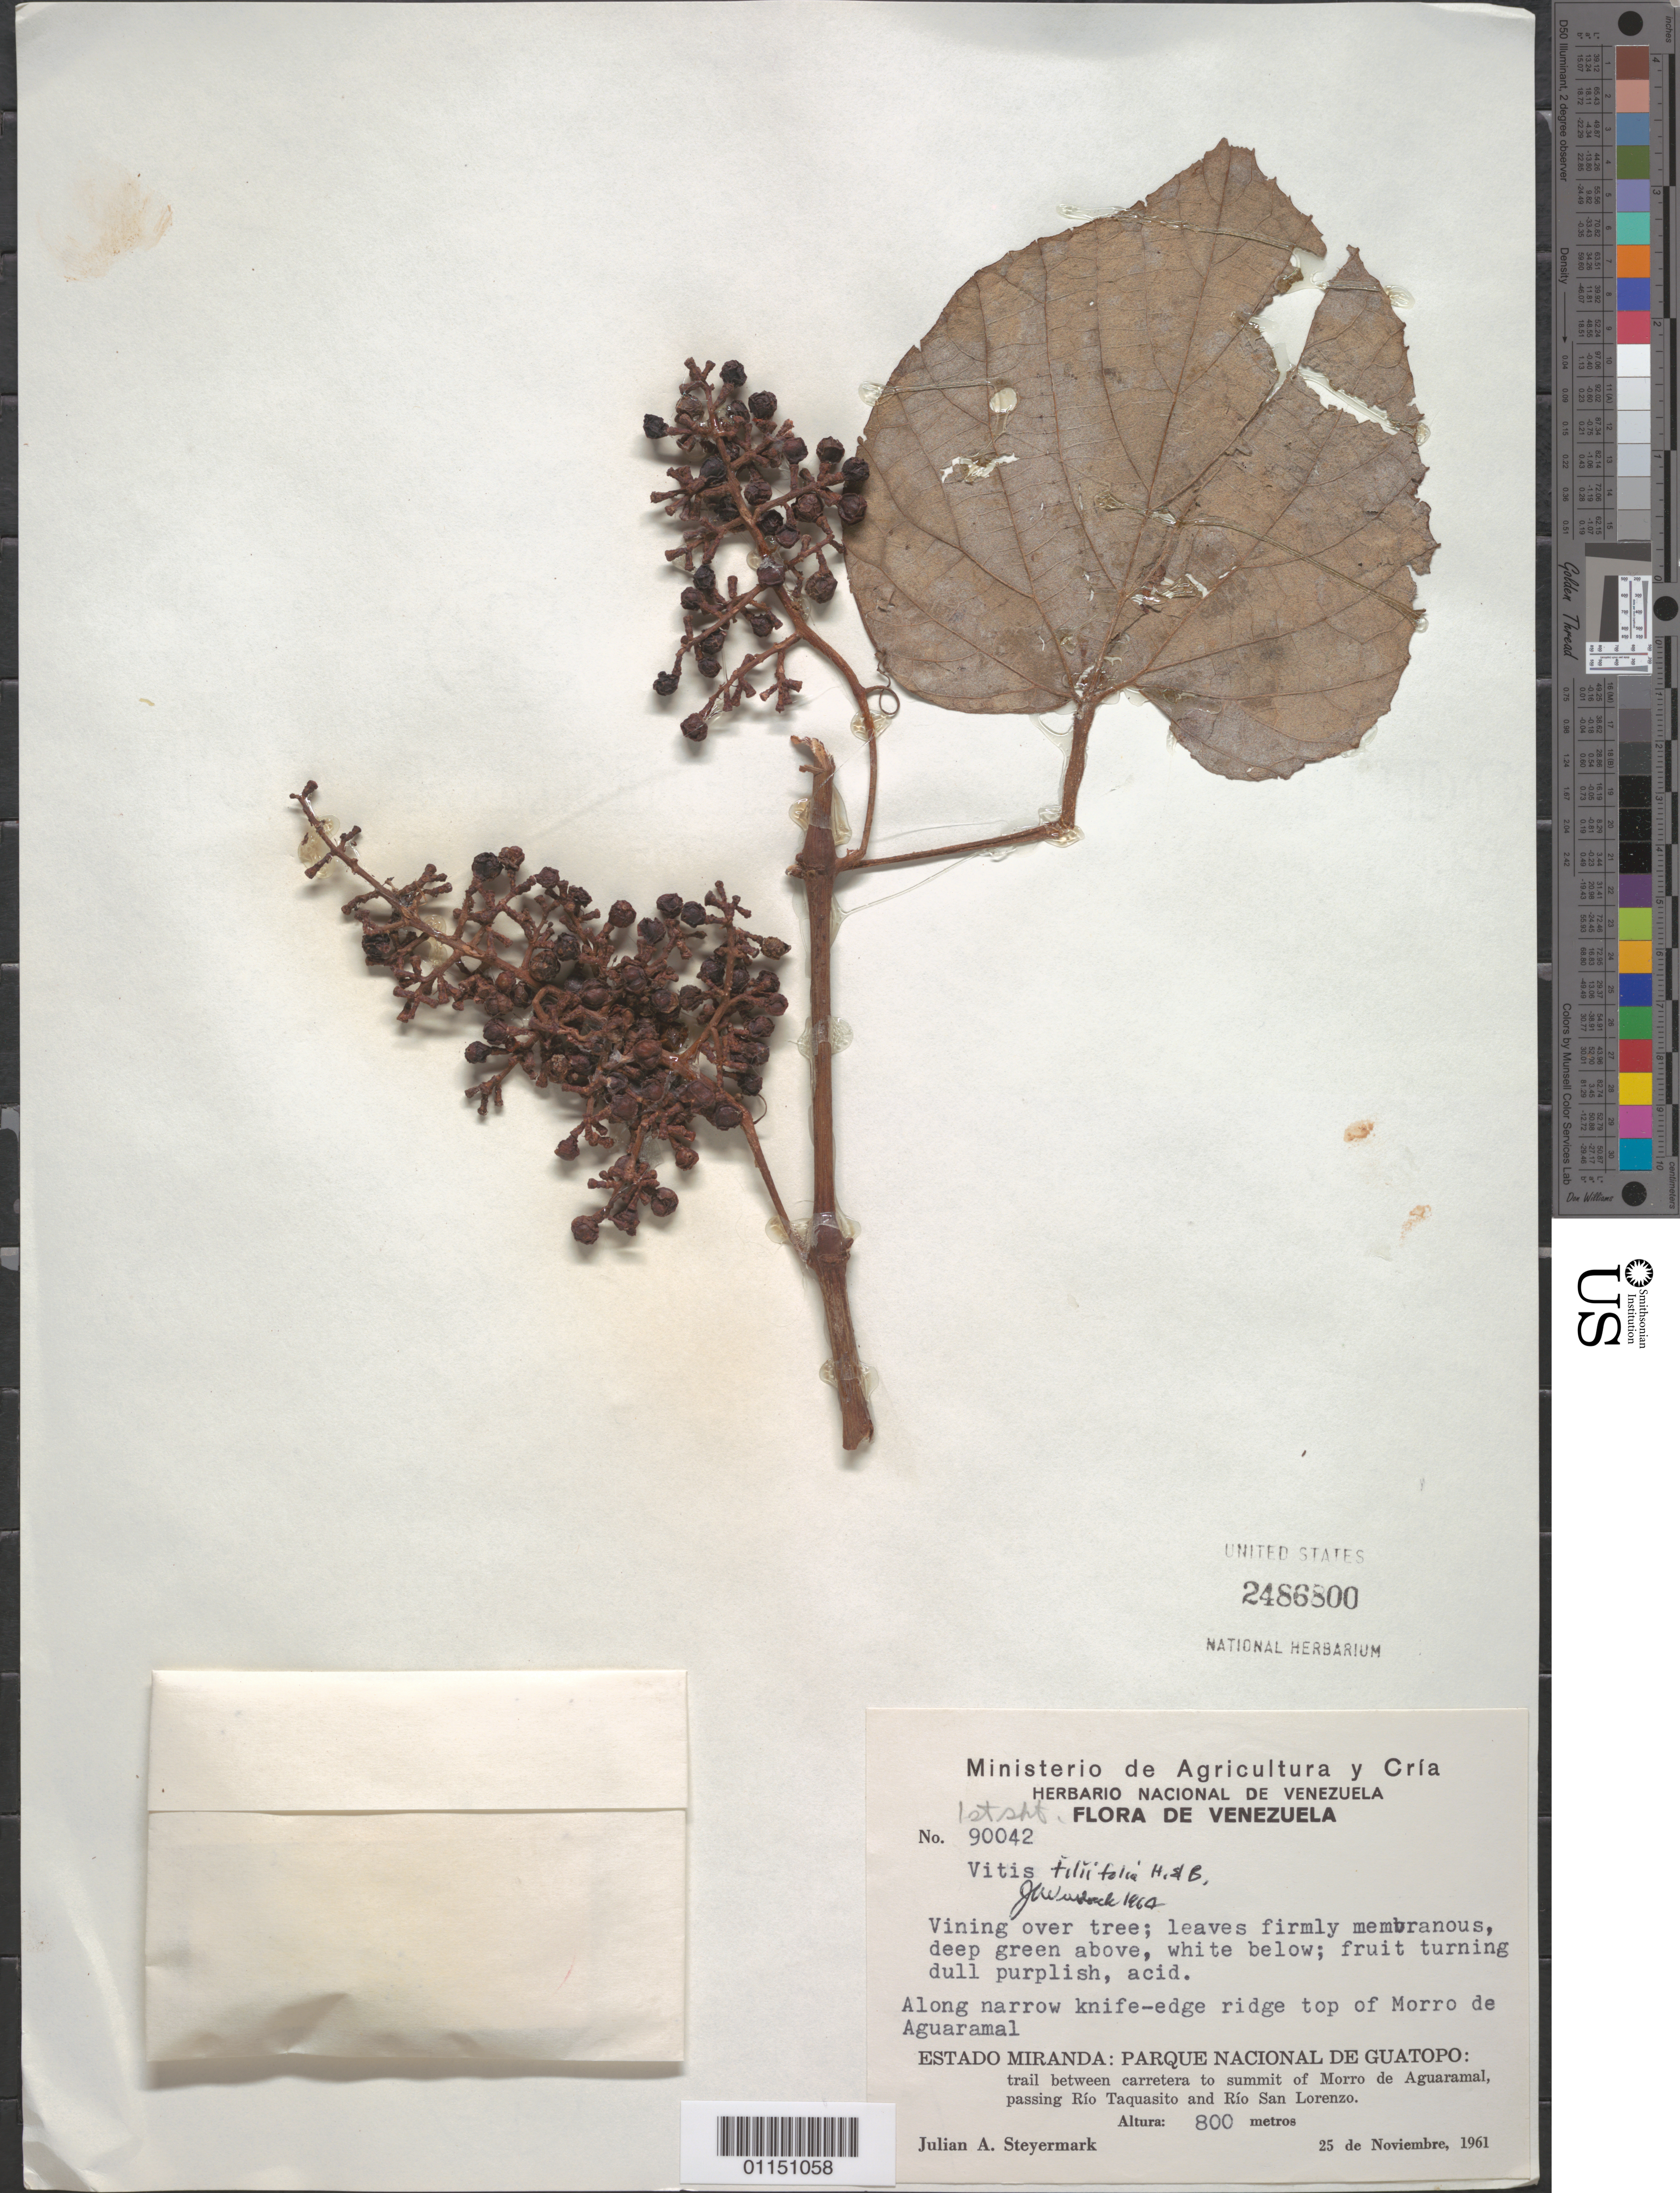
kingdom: Plantae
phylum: Tracheophyta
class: Magnoliopsida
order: Vitales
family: Vitaceae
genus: Vitis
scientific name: Vitis tiliaefolia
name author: Willd.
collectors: J. Steyermark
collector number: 90042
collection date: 1961-11-25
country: Venezuela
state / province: Miranda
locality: Parque Nacional de Guatopo.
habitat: Along narrow knife-edge ridge. Vining over tree.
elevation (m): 800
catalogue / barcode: US 2486800